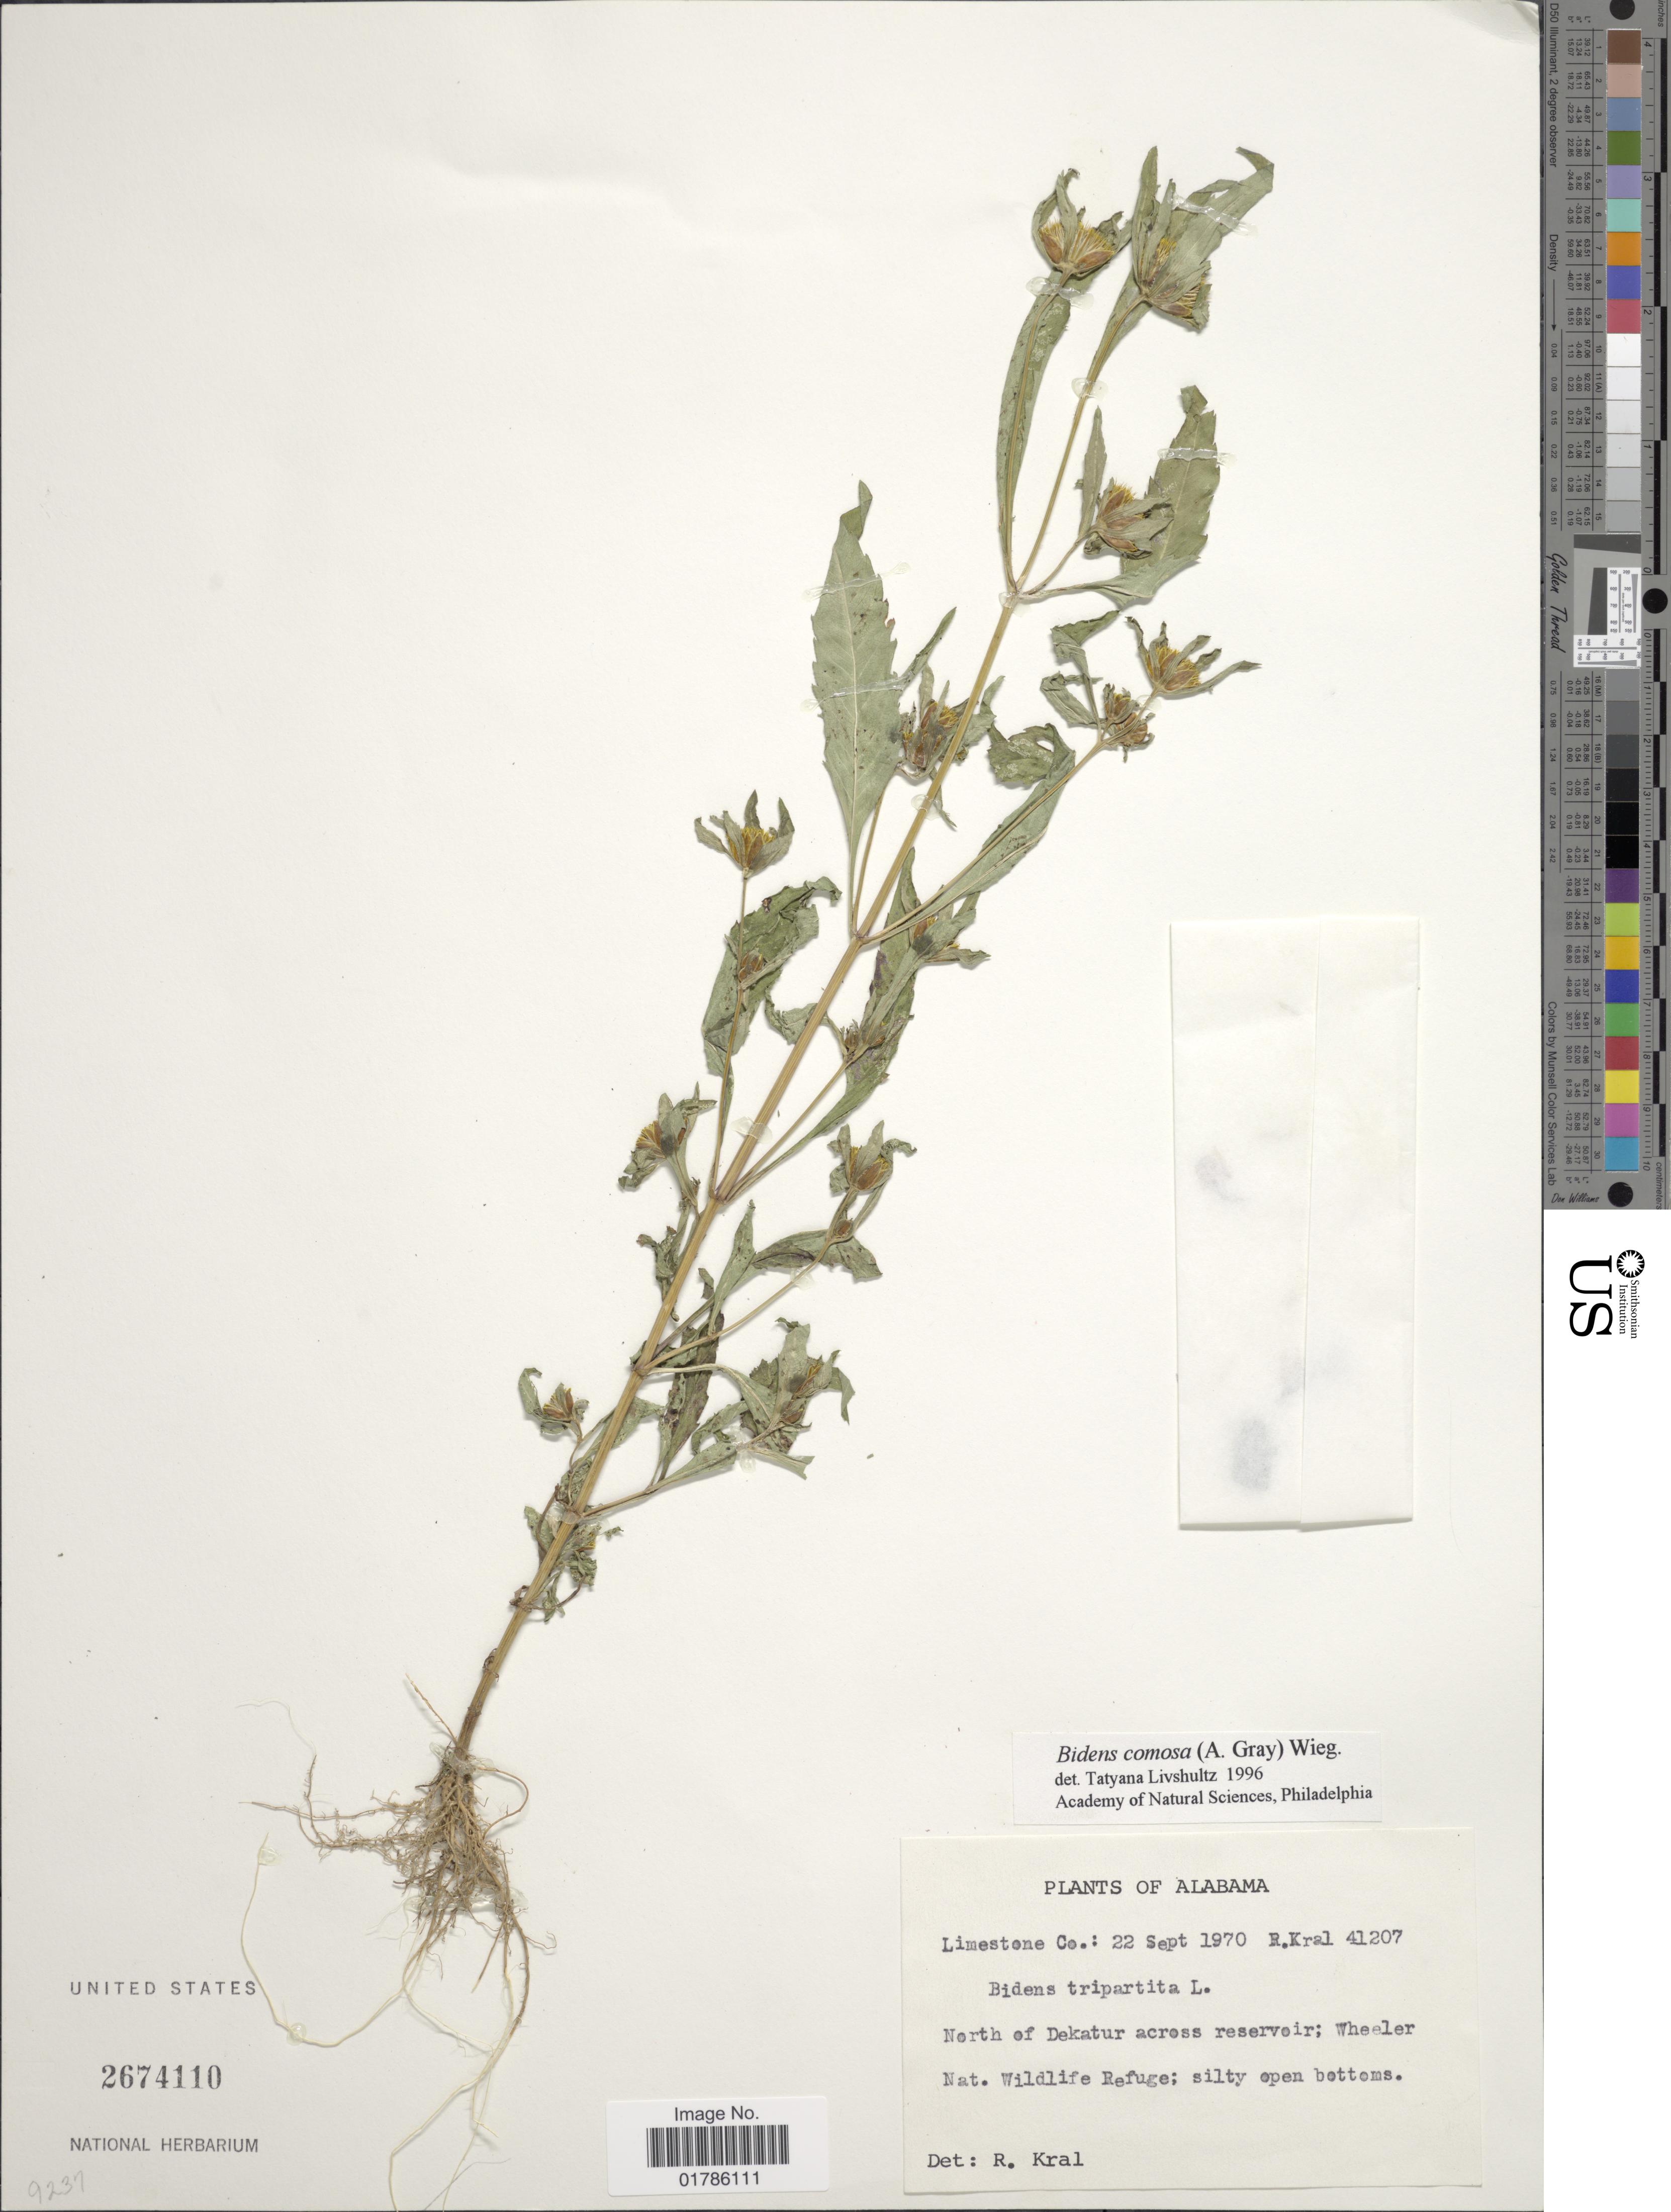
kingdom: Plantae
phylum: Tracheophyta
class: Magnoliopsida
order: Asterales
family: Asteraceae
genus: Bidens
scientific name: Bidens comosa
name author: (A. Gray) Wiegand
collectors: R. Kral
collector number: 41207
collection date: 1970-09-22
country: United States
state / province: Alabama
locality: Limestone Co.: North of Dekatur across reservoir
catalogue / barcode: US 2674110